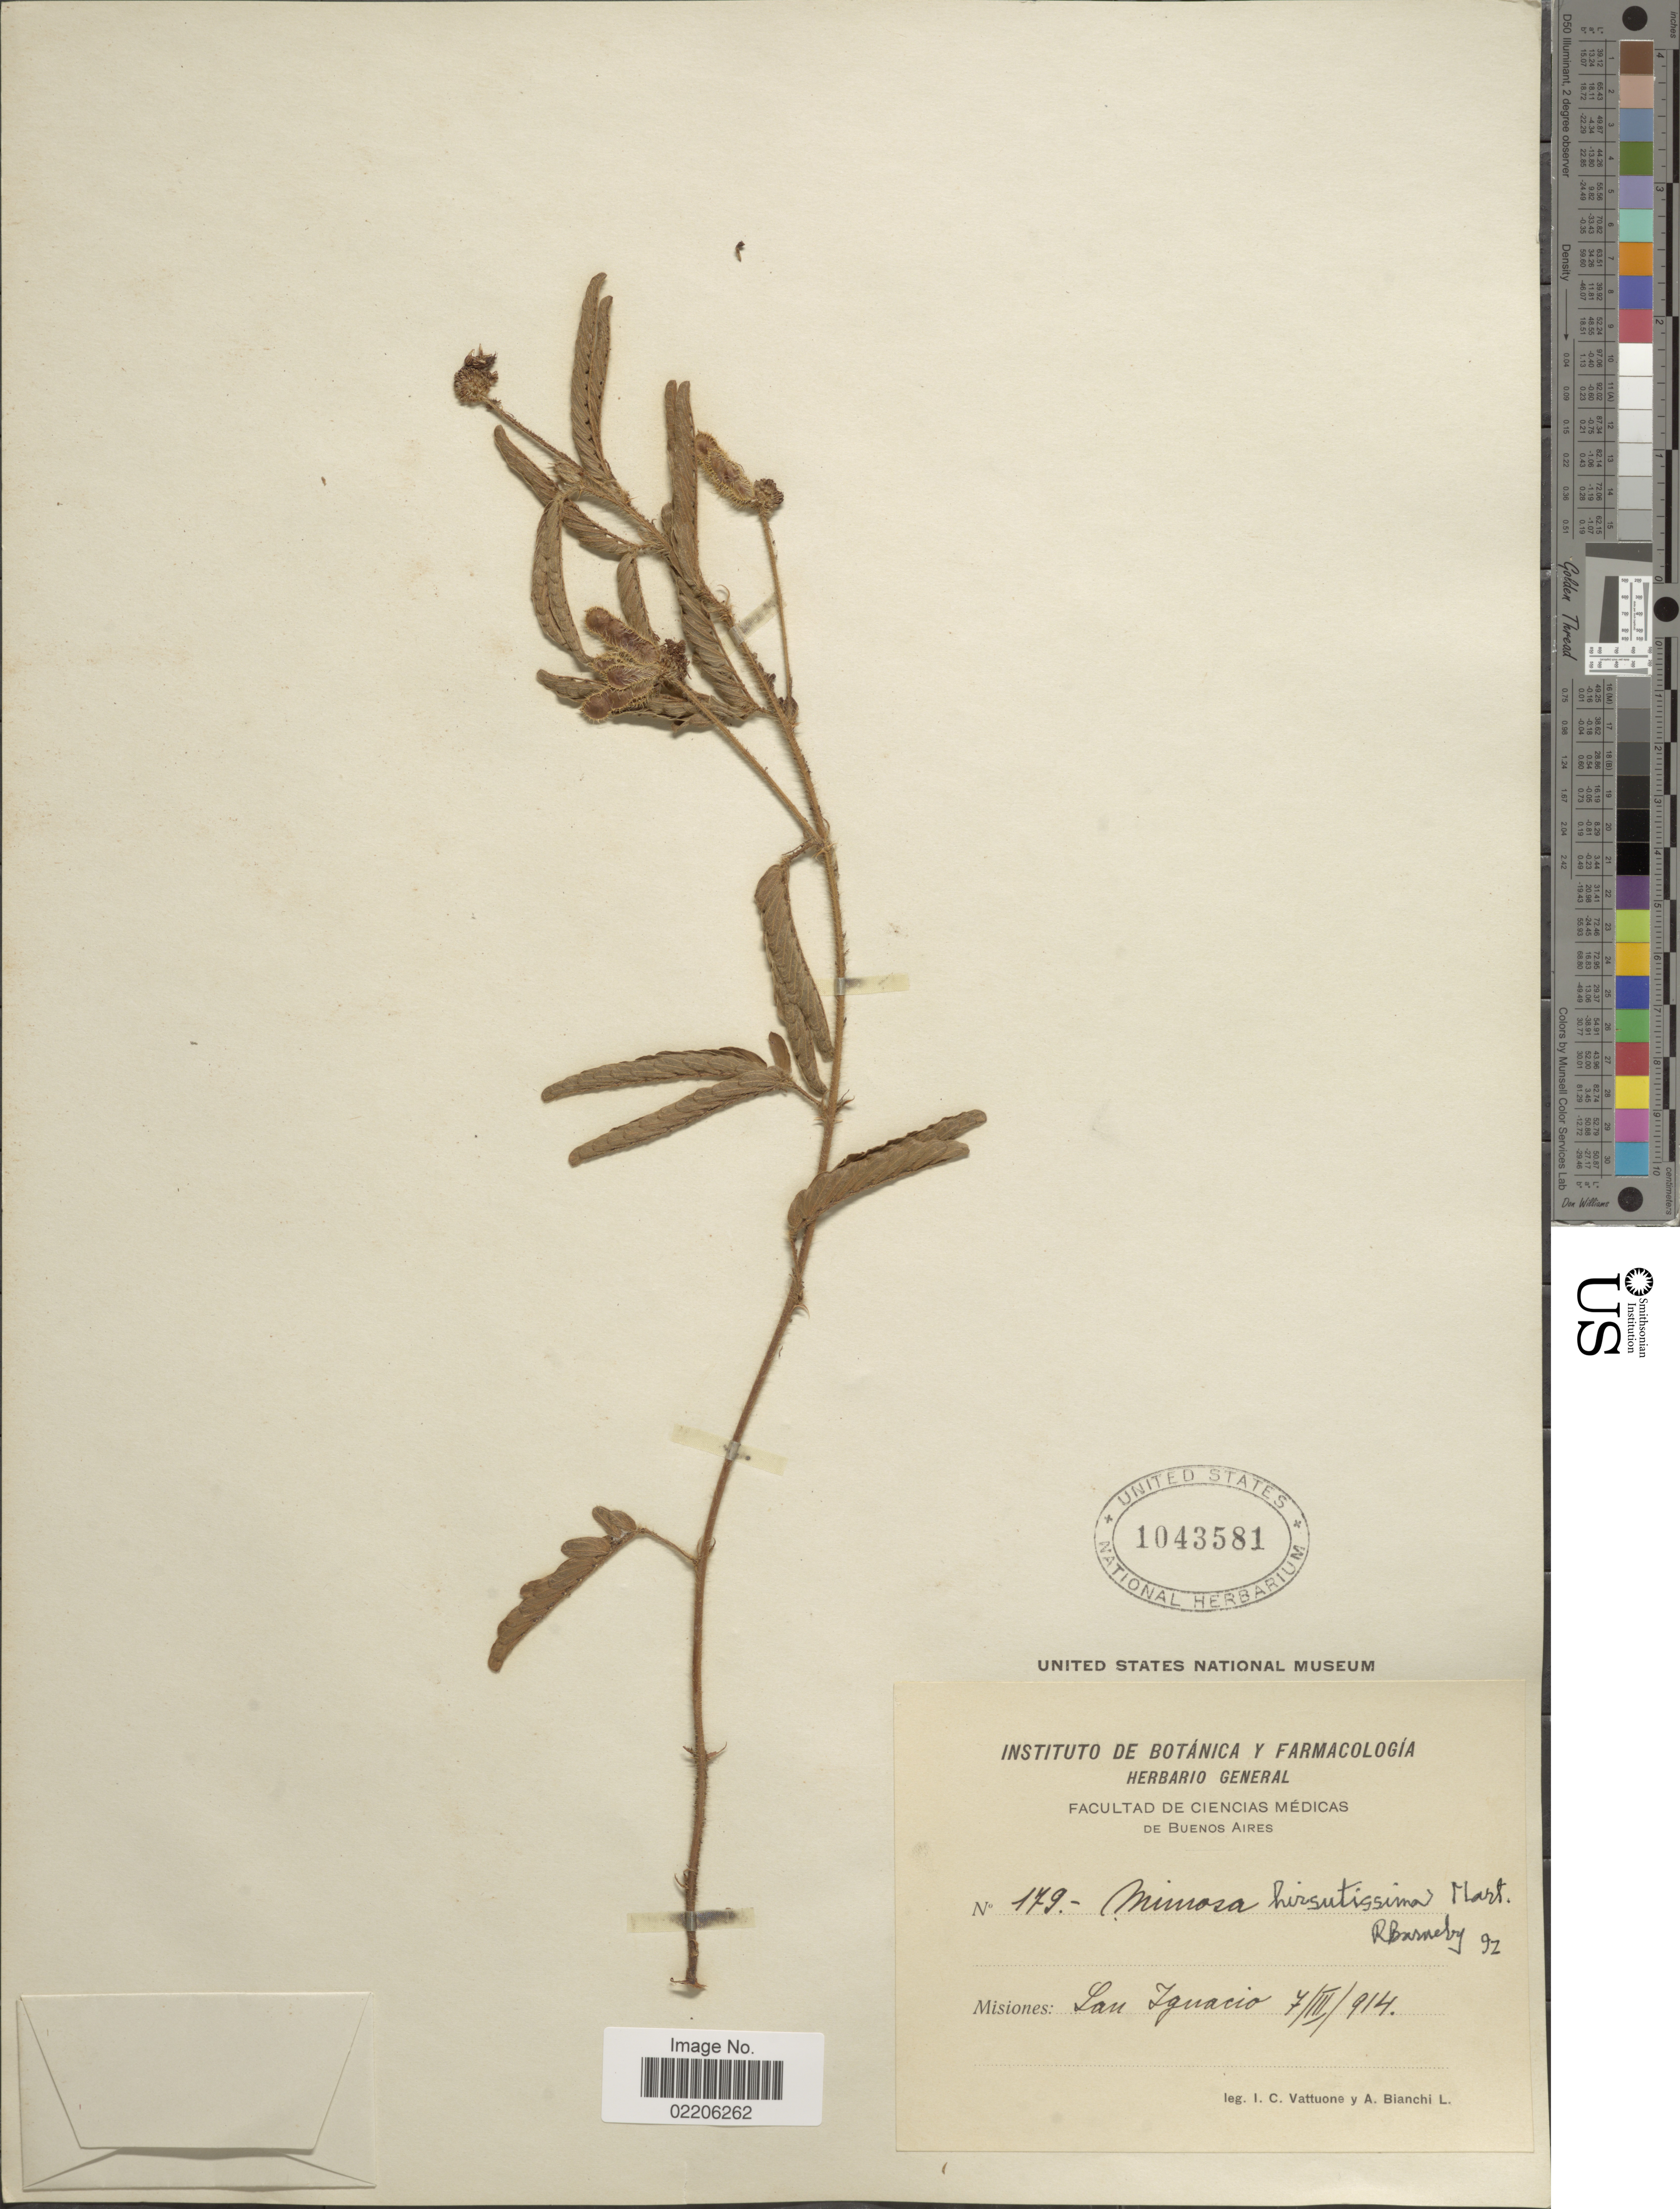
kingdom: Plantae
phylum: Tracheophyta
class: Magnoliopsida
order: Fabales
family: Fabaceae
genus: Mimosa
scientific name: Mimosa hirsutissima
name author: C. Mart.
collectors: I. Vattuone & A. Bianchi L.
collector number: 179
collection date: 1914-03-07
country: Argentina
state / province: Misiones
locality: Lau Iguacio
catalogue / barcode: US 1043581